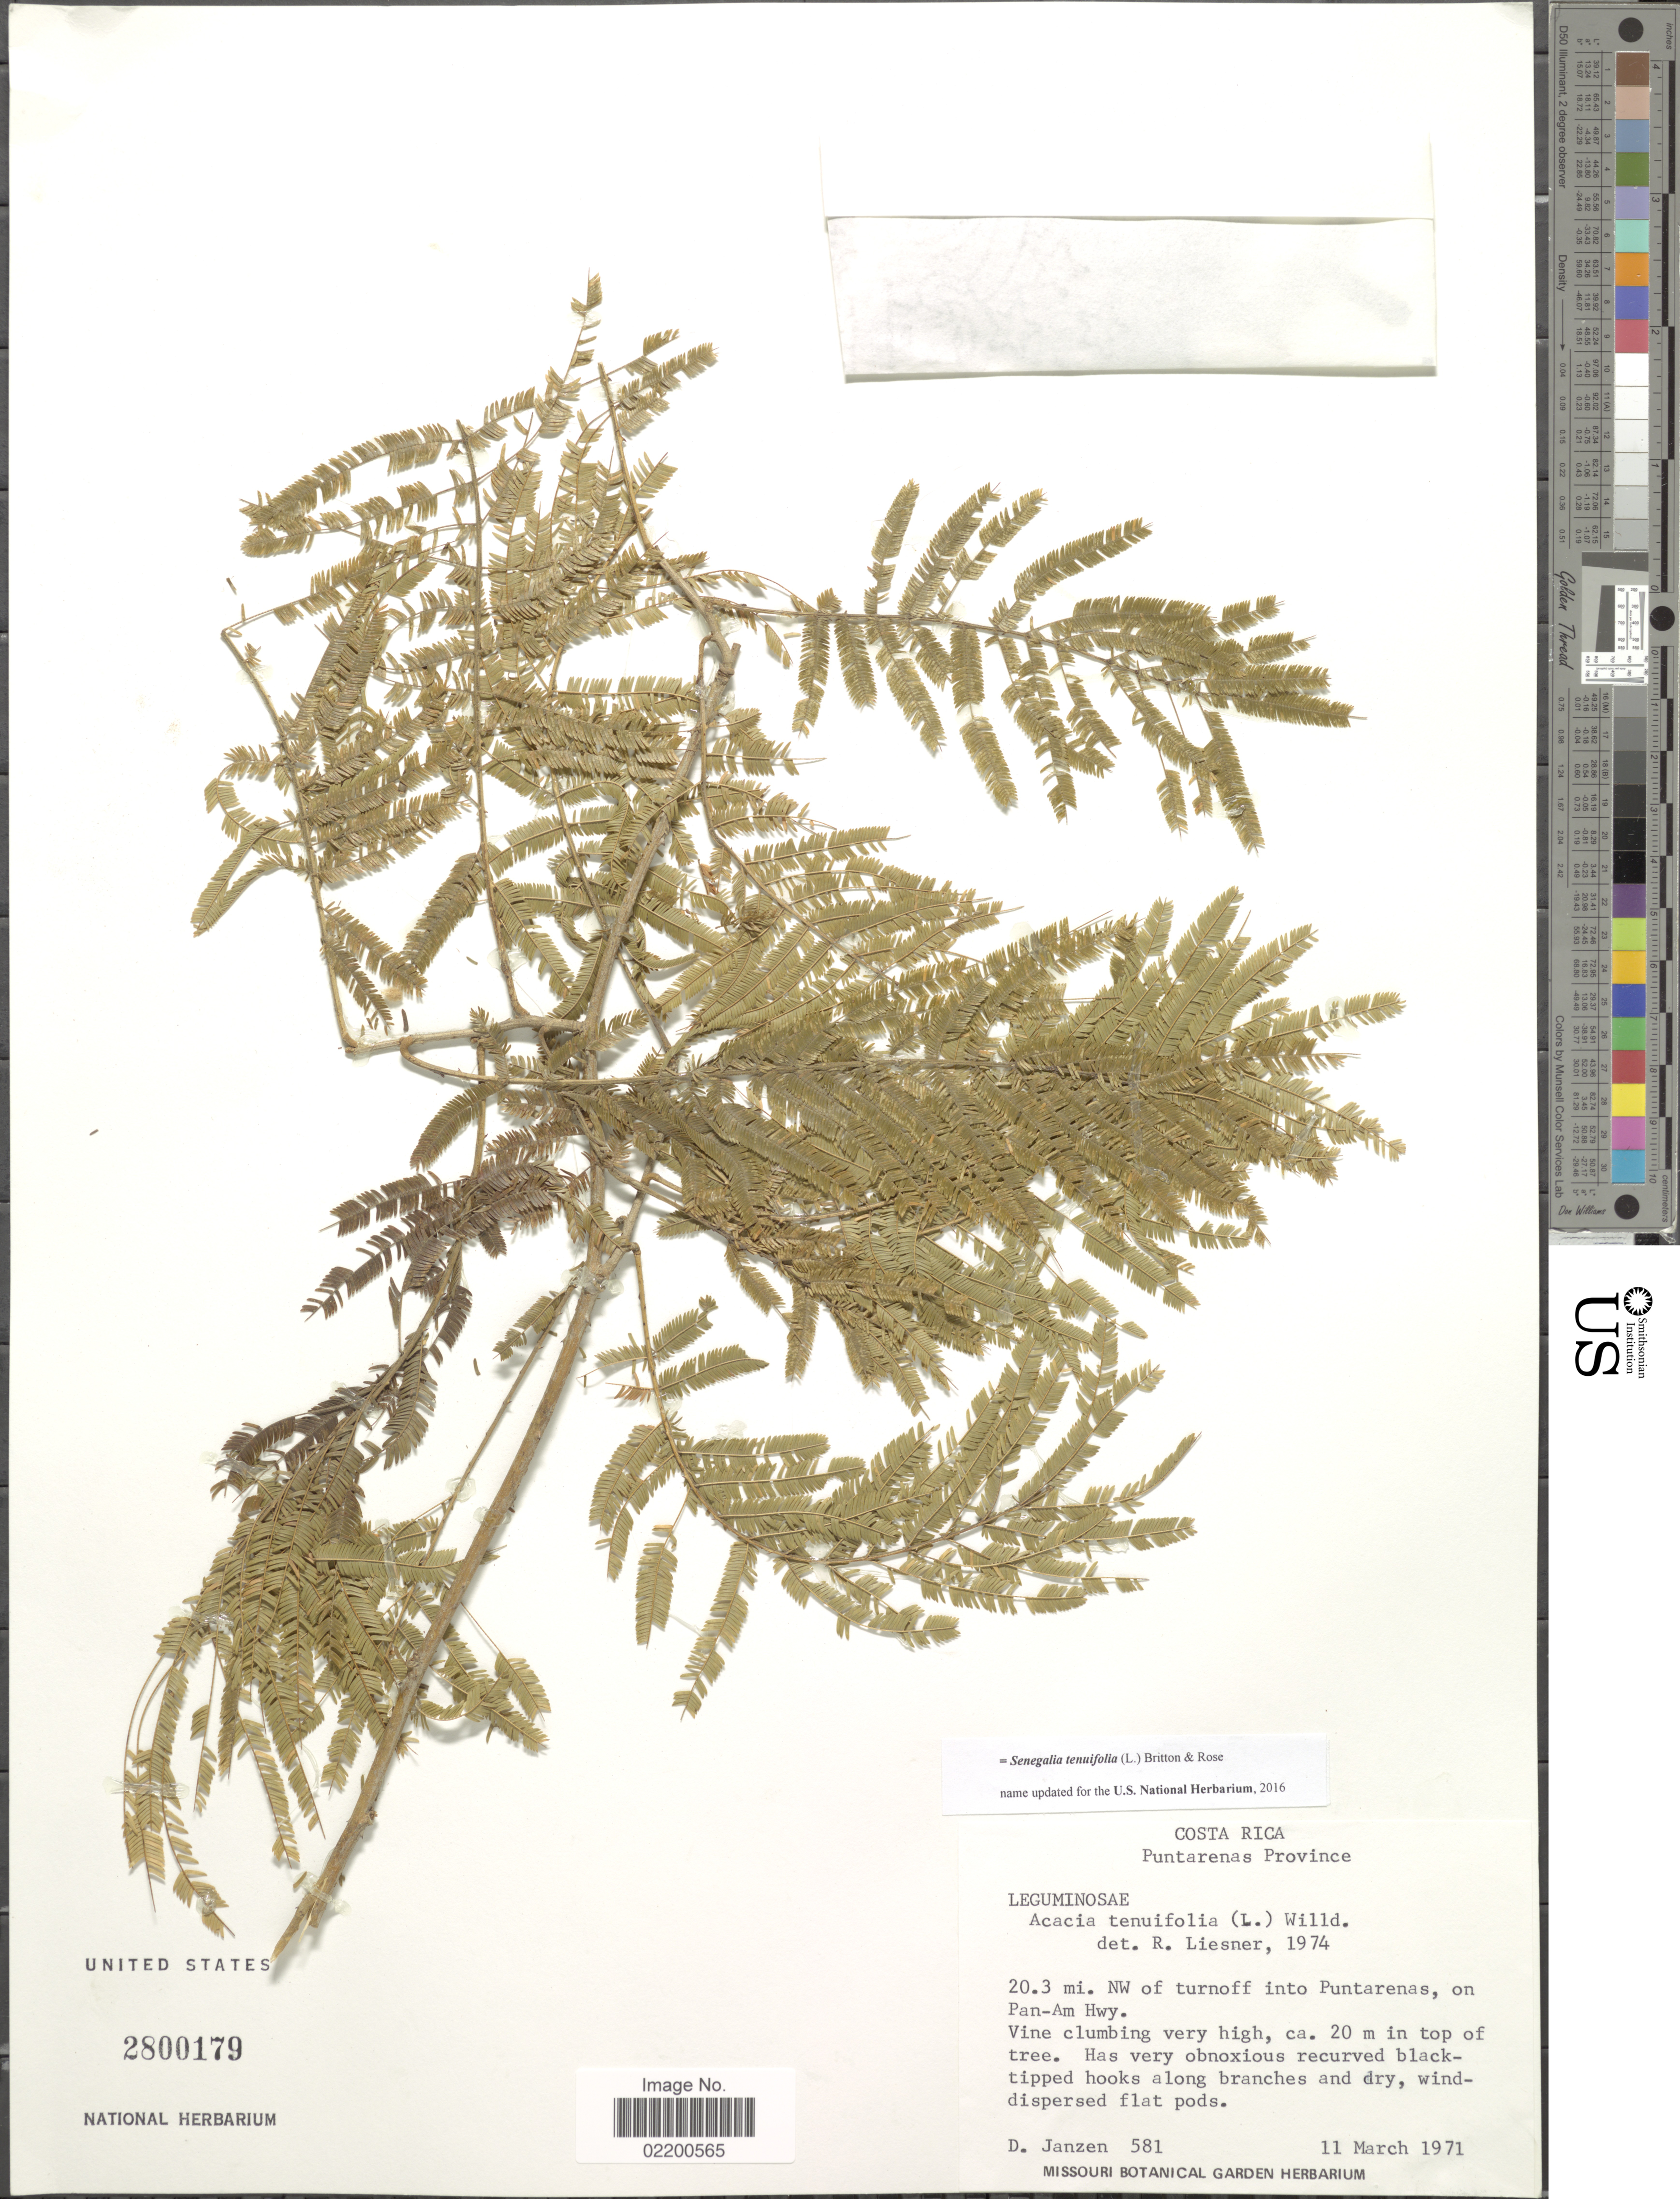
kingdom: Plantae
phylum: Tracheophyta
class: Magnoliopsida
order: Fabales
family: Fabaceae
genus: Senegalia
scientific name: Senegalia tenuifolia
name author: (L.) Britton & Rose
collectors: D. Janzen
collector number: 581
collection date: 1971-03-11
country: Costa Rica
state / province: Puntarenas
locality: Puntarenas Province, 20.3 mi. NW of turnoff into Puntarenas, on Pan-Am Hwy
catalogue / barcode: US 2800179